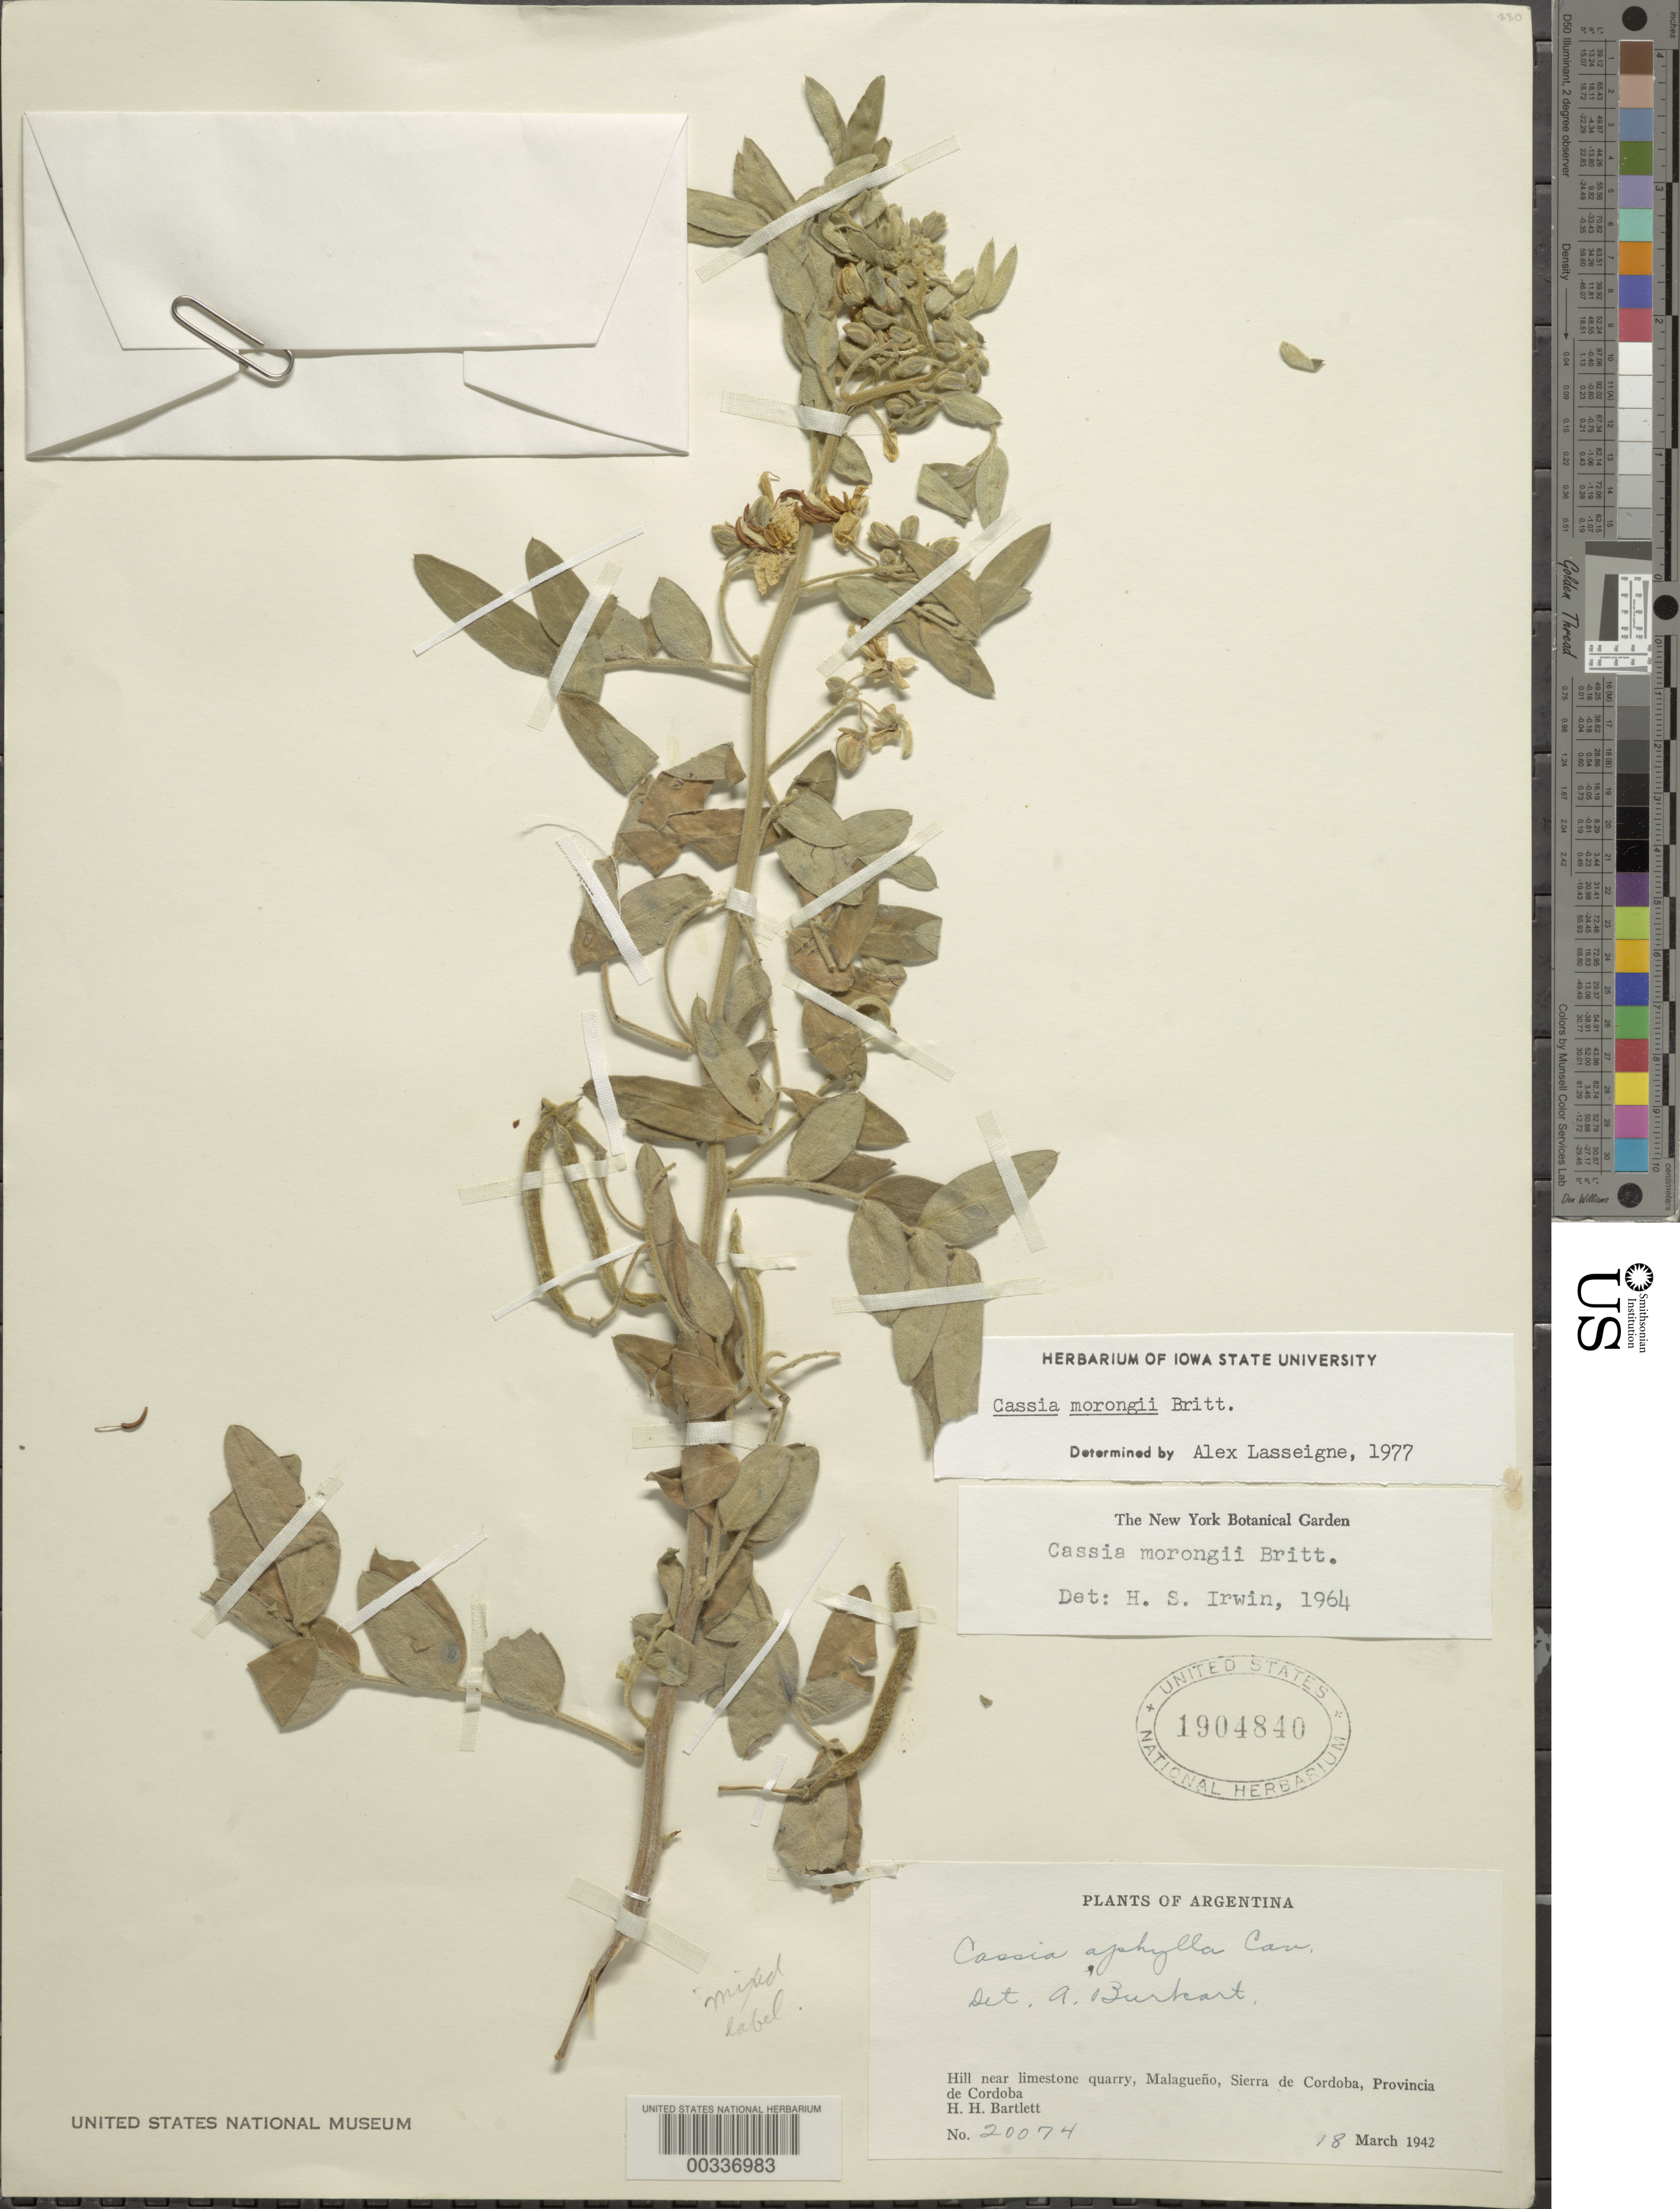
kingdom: Plantae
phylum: Tracheophyta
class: Magnoliopsida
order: Fabales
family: Fabaceae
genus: Senna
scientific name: Senna morongii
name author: (Britton) H.S. Irwin & Barneby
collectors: H. H. Bartlett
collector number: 20074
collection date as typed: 18 Mar 1942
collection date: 1942-03-18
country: Argentina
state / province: Córdoba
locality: Near limestone quarry, Malagueno, Sierra de Cordoba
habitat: Hill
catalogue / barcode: US 1904840